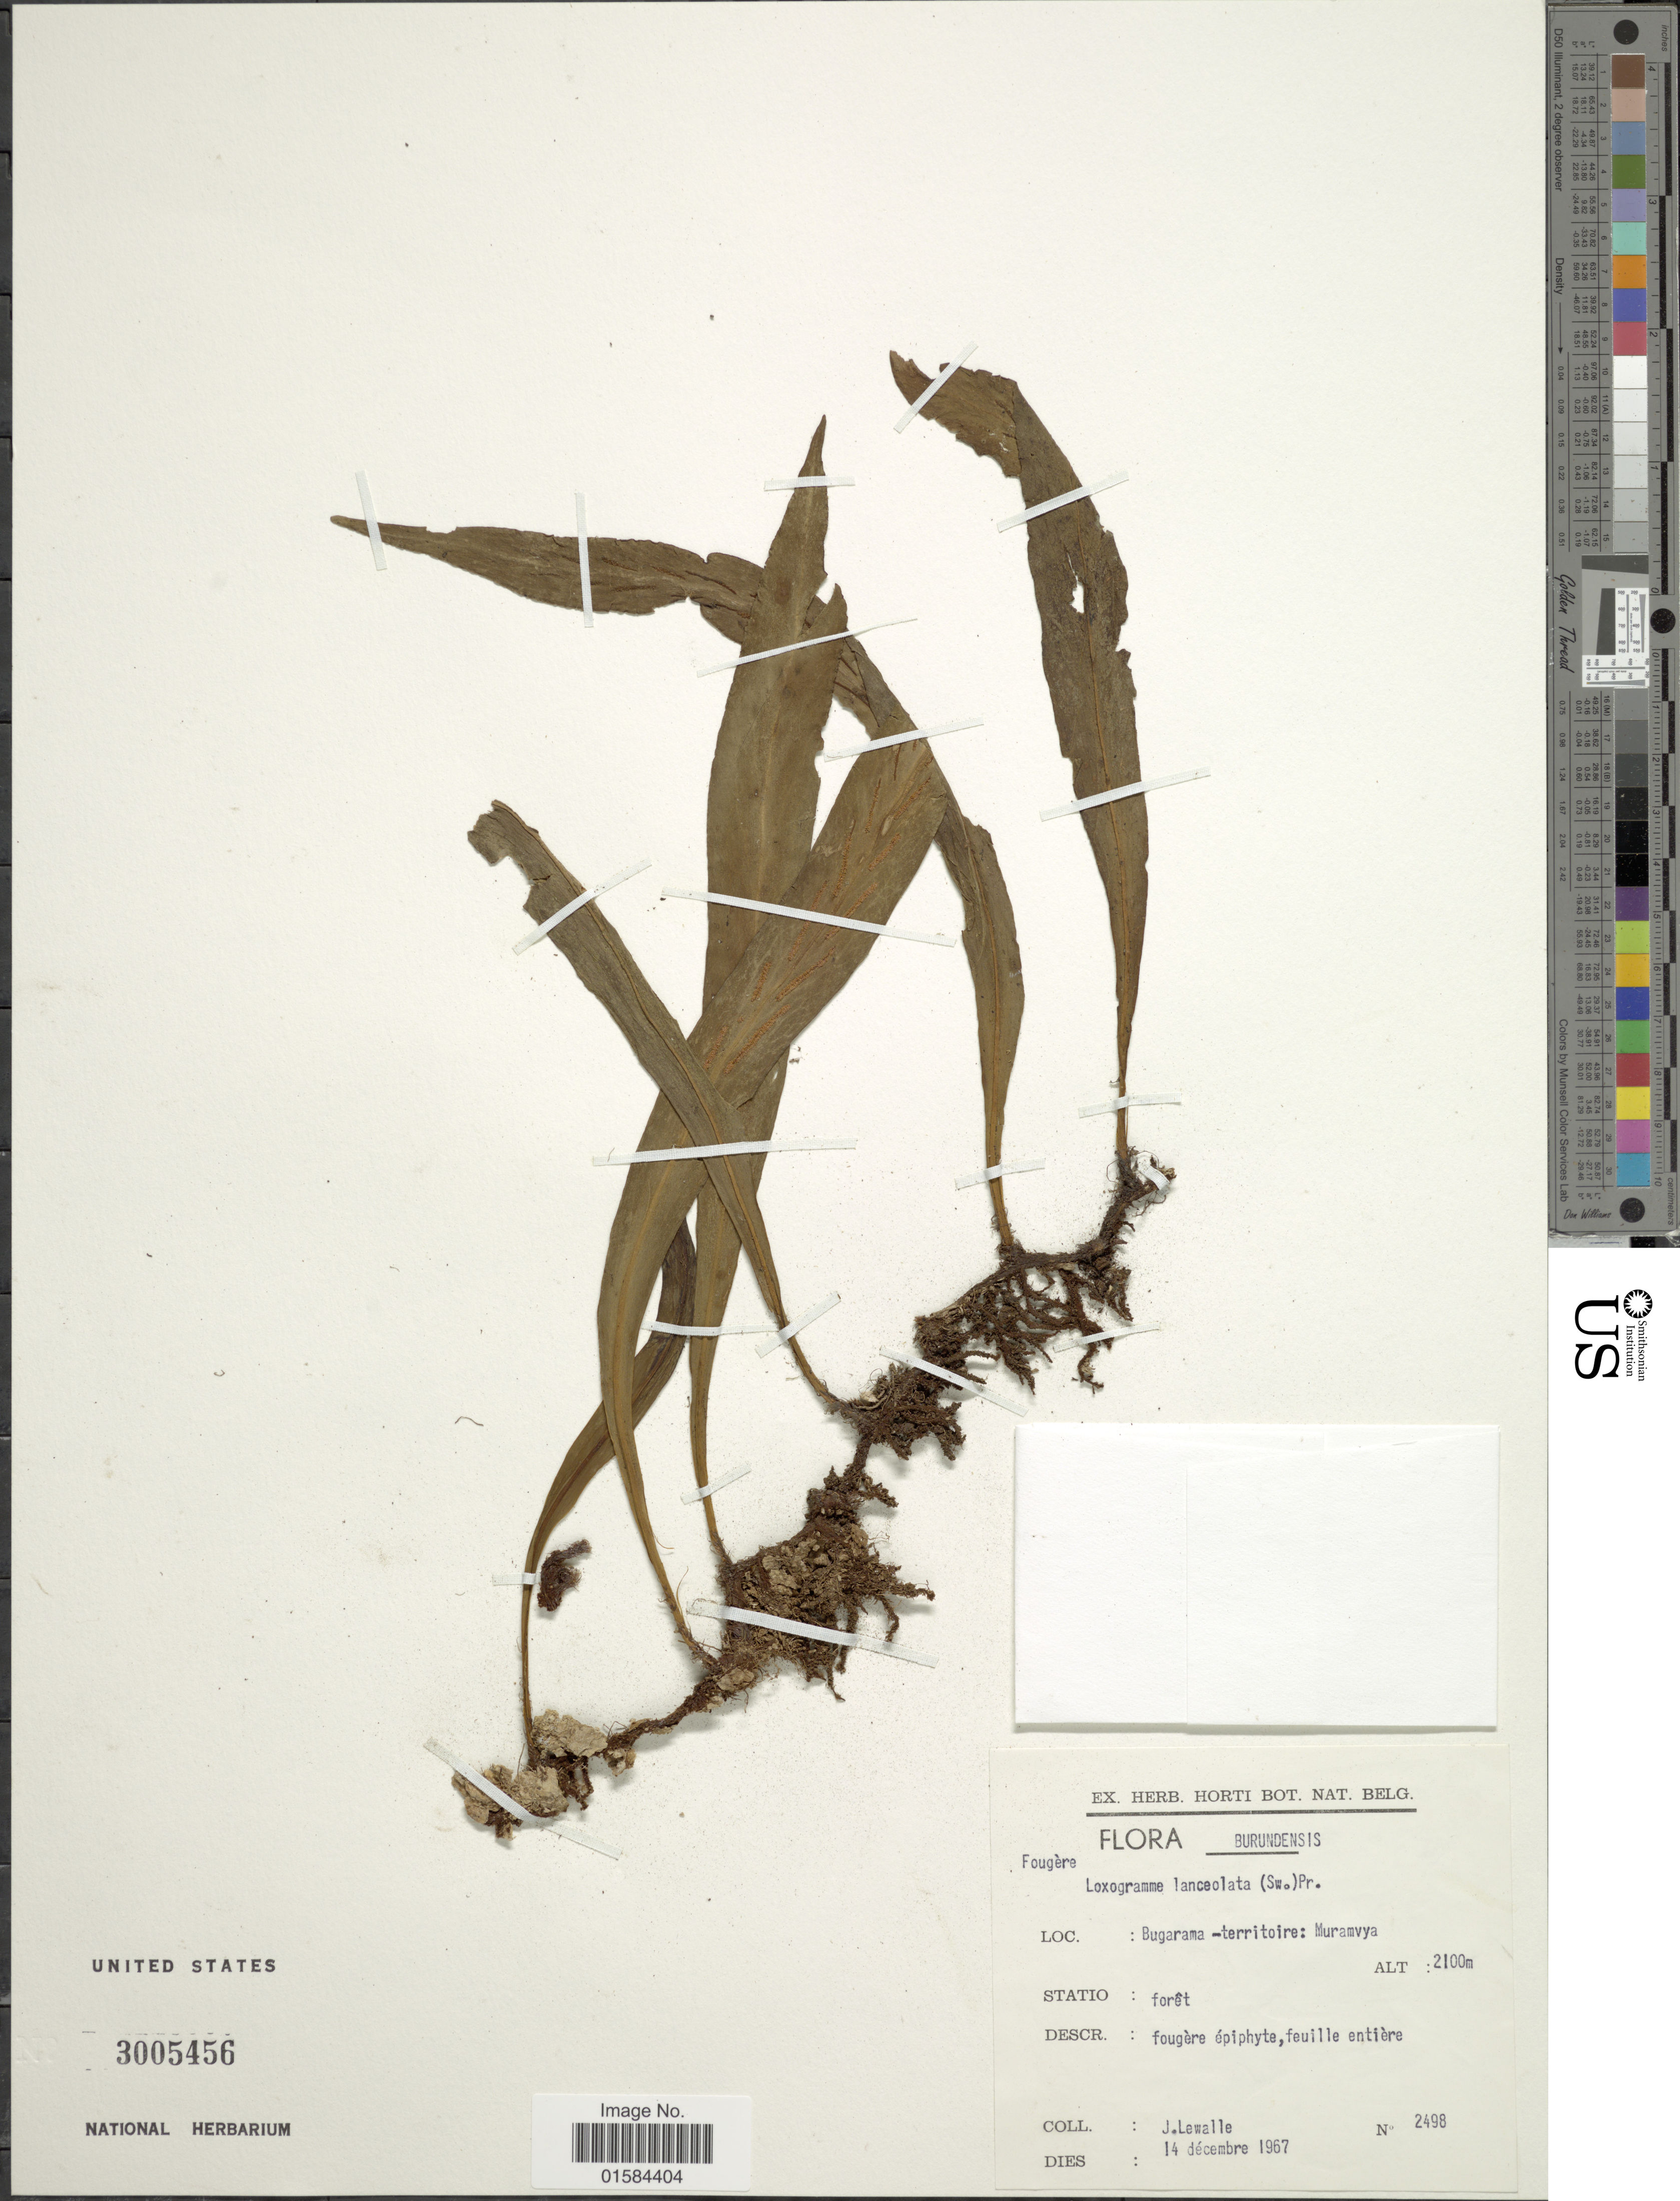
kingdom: Plantae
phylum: Tracheophyta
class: Polypodiopsida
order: Polypodiales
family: Polypodiaceae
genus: Loxogramme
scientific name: Loxogramme lanceolata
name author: (Sw.) C. Presl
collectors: J. Lewalle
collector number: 2498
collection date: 1967-12-14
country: Burundi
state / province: Muramvya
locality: Burundensis, Bugarama-territoire: Muramvya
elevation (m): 2100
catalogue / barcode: US 3005456